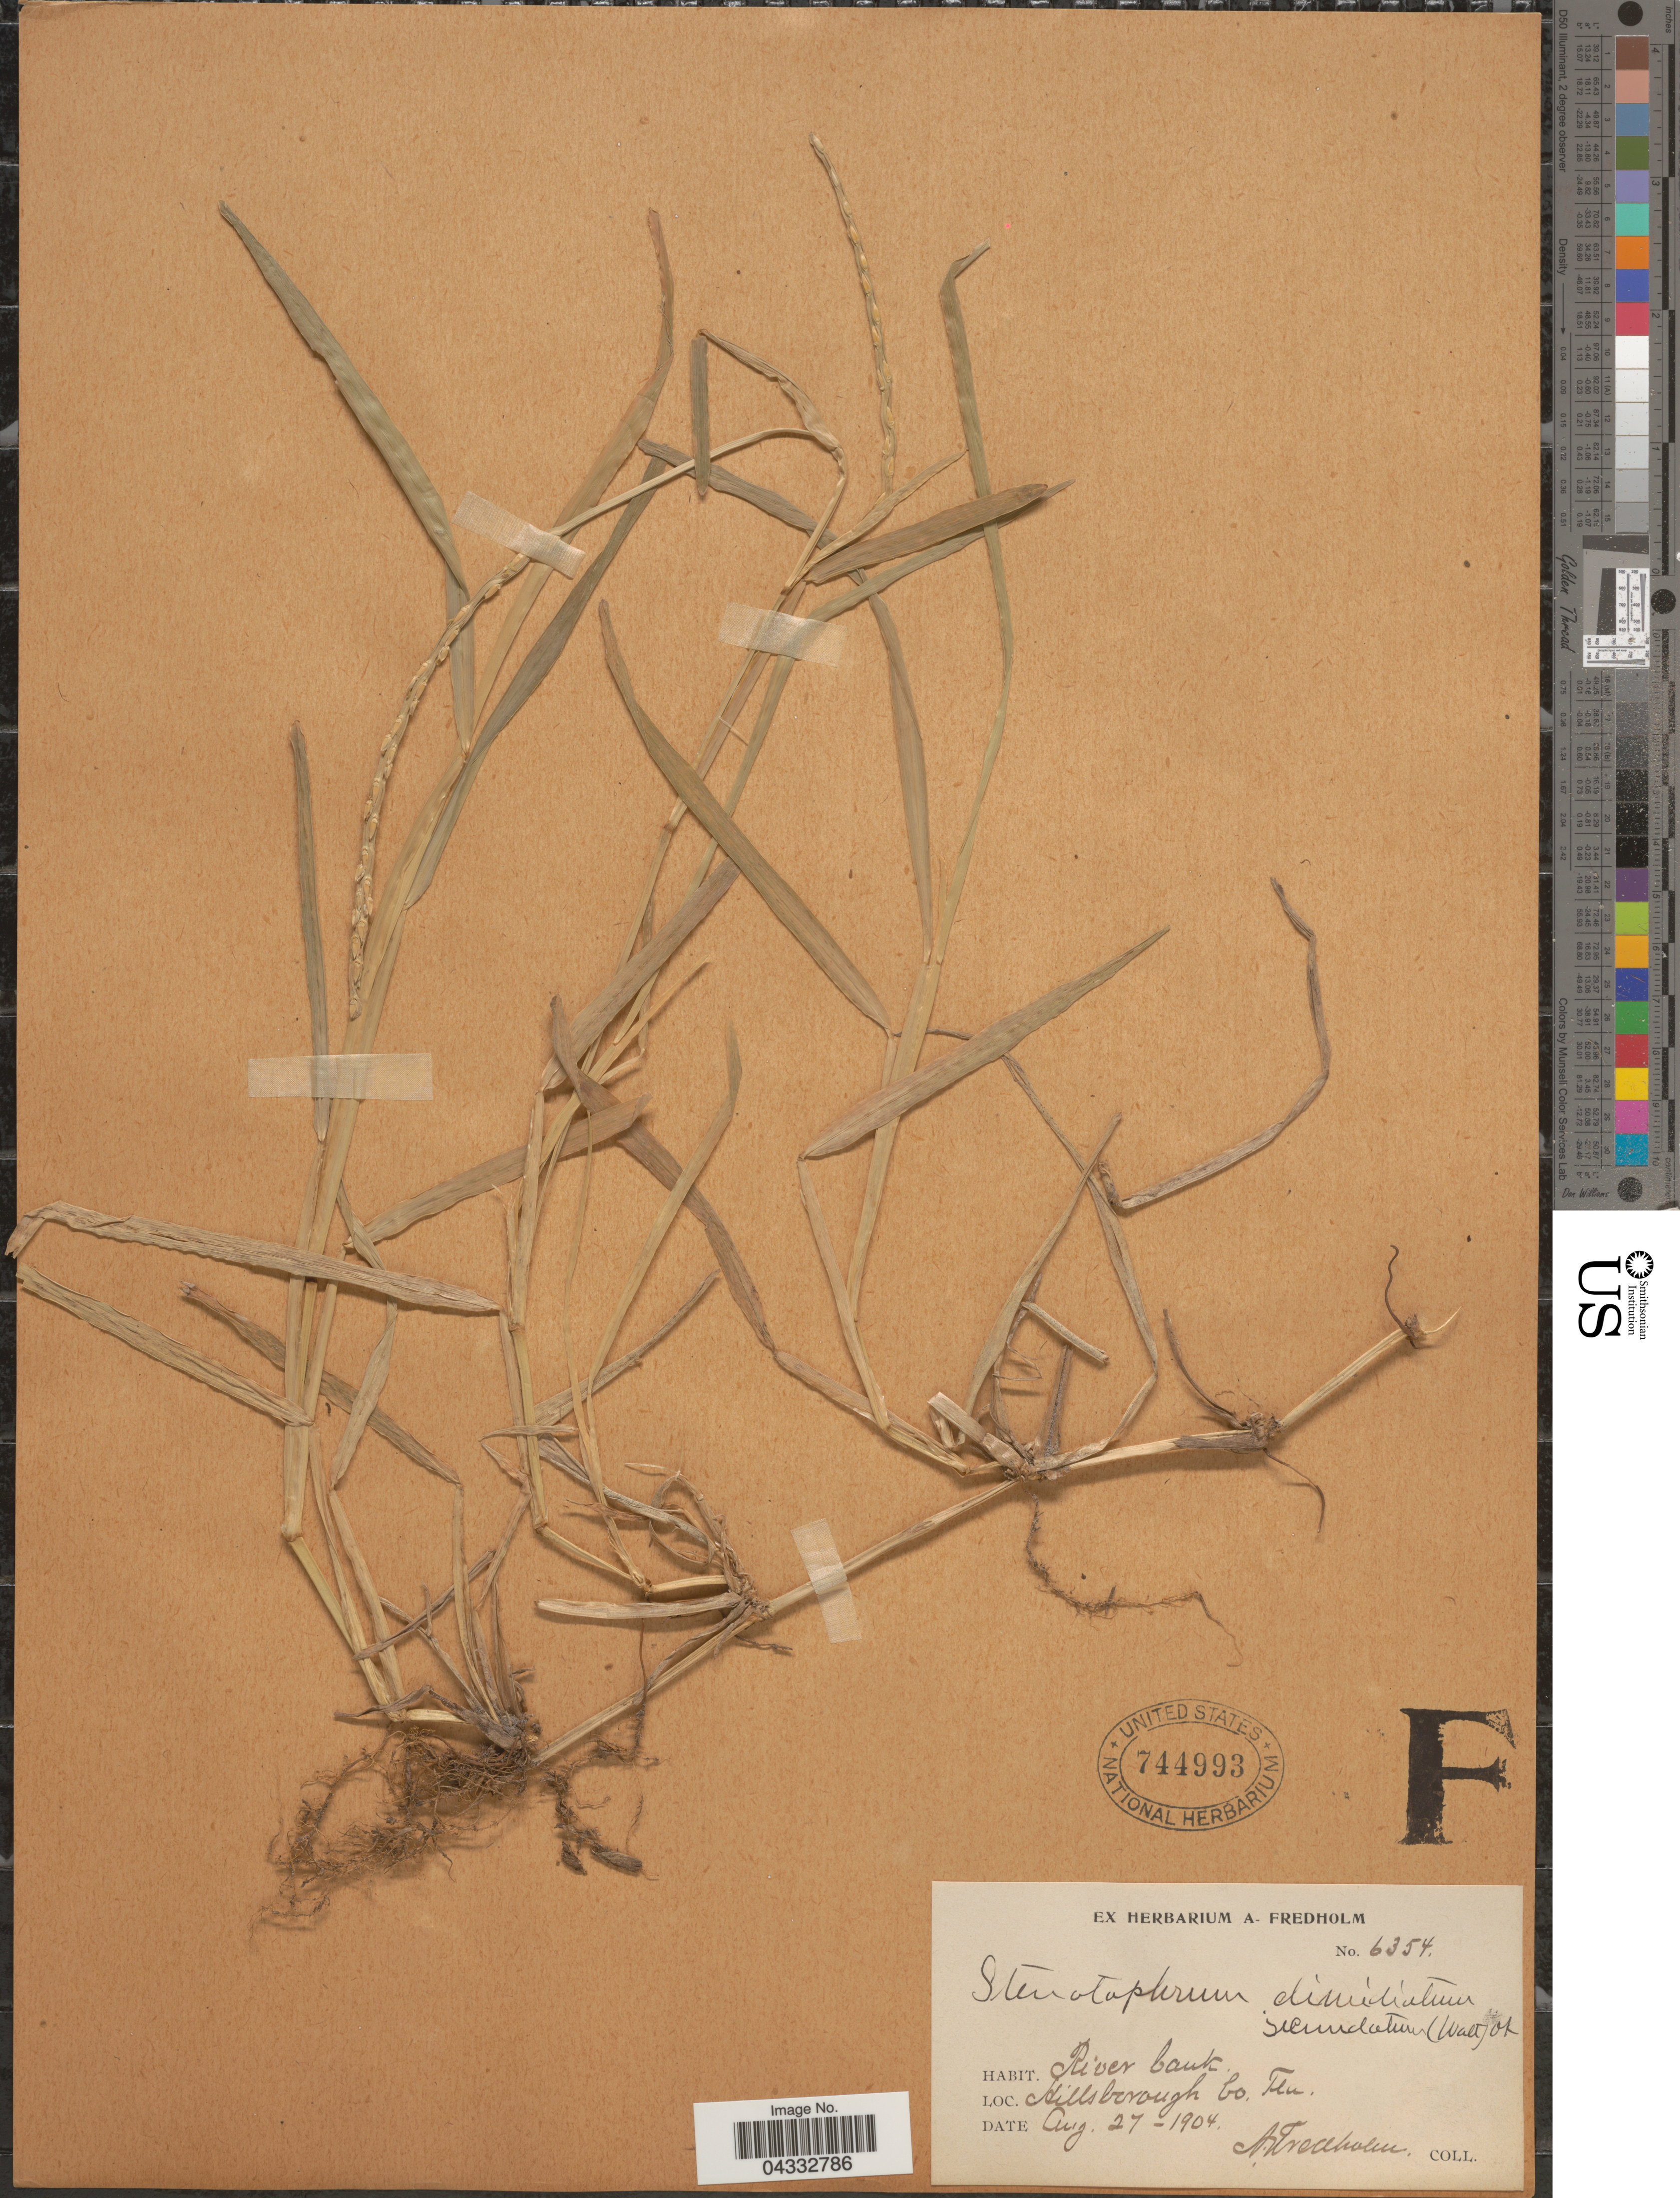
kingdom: Plantae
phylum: Tracheophyta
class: Liliopsida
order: Poales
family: Poaceae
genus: Stenotaphrum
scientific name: Stenotaphrum secundatum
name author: (Walter) Kuntze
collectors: A. Fredholm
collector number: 6354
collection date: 1904-08-27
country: United States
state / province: Florida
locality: Hillsborough Co.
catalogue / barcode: US 744993